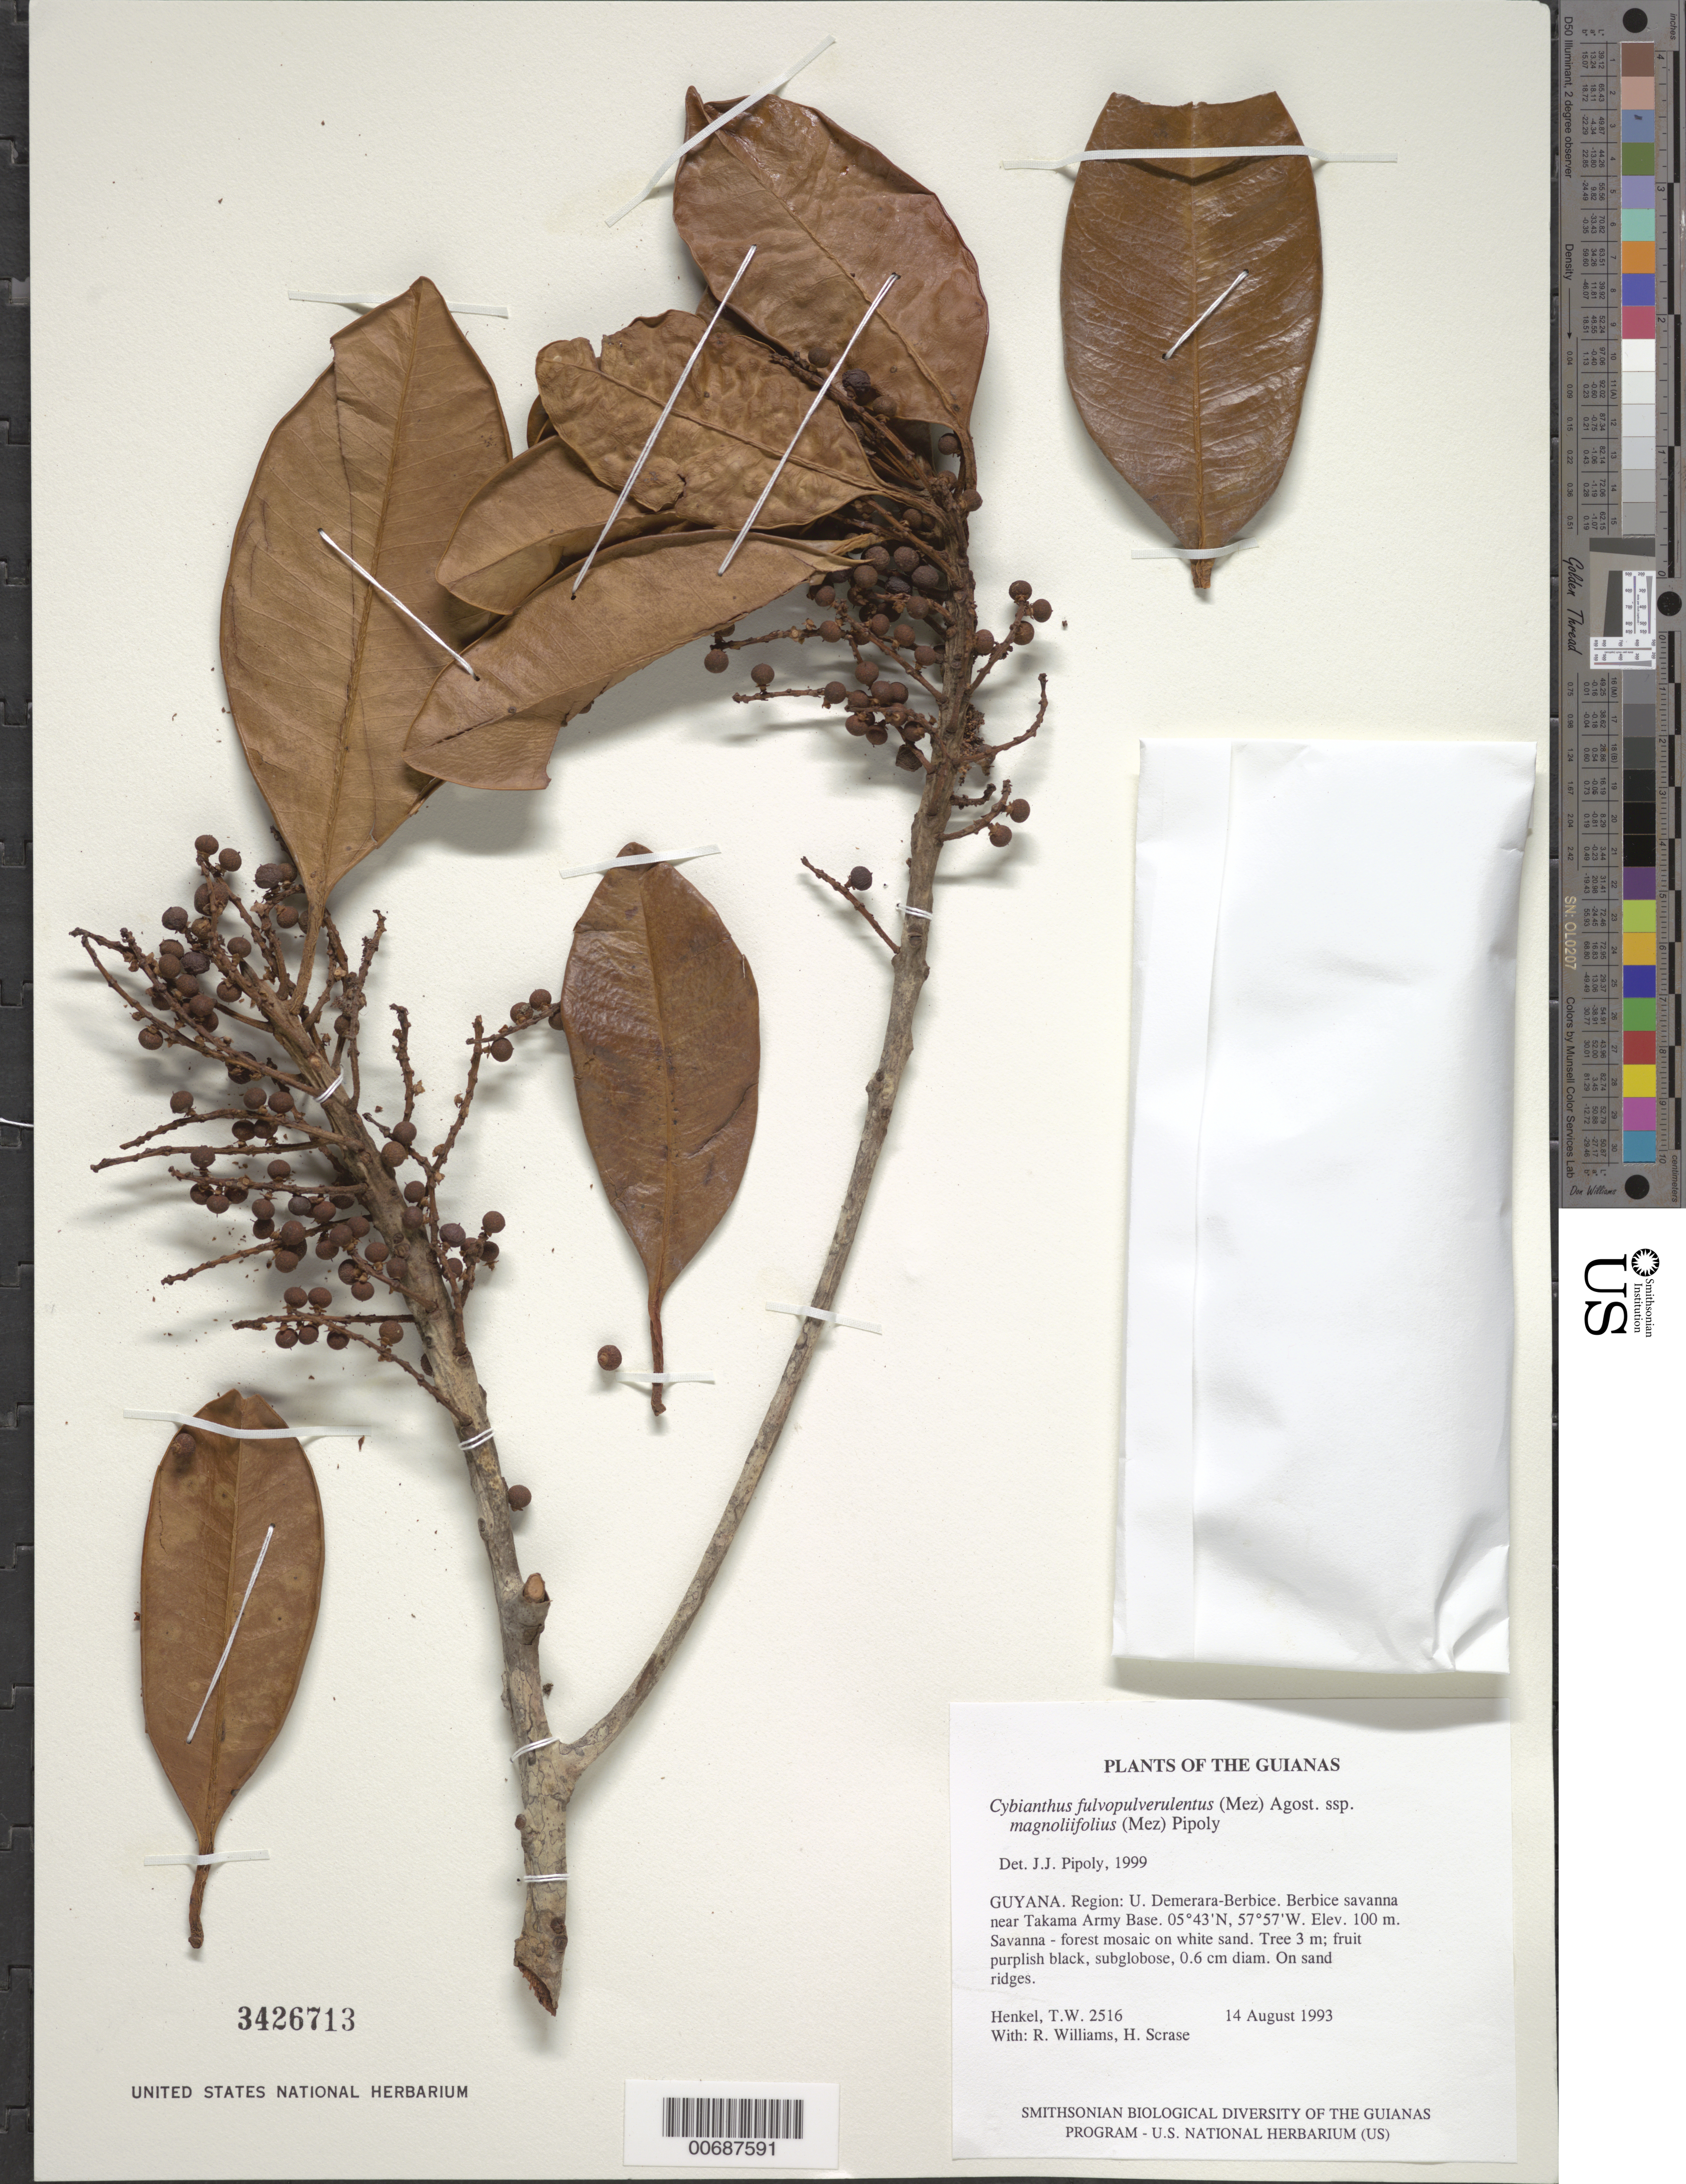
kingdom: Plantae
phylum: Tracheophyta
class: Magnoliopsida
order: Ericales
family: Primulaceae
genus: Cybianthus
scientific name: Cybianthus fulvopulverulentus subsp. magnoliifolius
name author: (Mez) Pipoly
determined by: Pipoly, J. J., III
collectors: T. Henkel, R. Williams & H. Scrase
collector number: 2516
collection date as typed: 14 August 1993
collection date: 1993-08-14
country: Guyana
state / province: U. Demerara-Berbice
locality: Berbice savanna near Takama Army Base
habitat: Savanna - forest mosaic on white sand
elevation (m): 100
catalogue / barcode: US 3426713